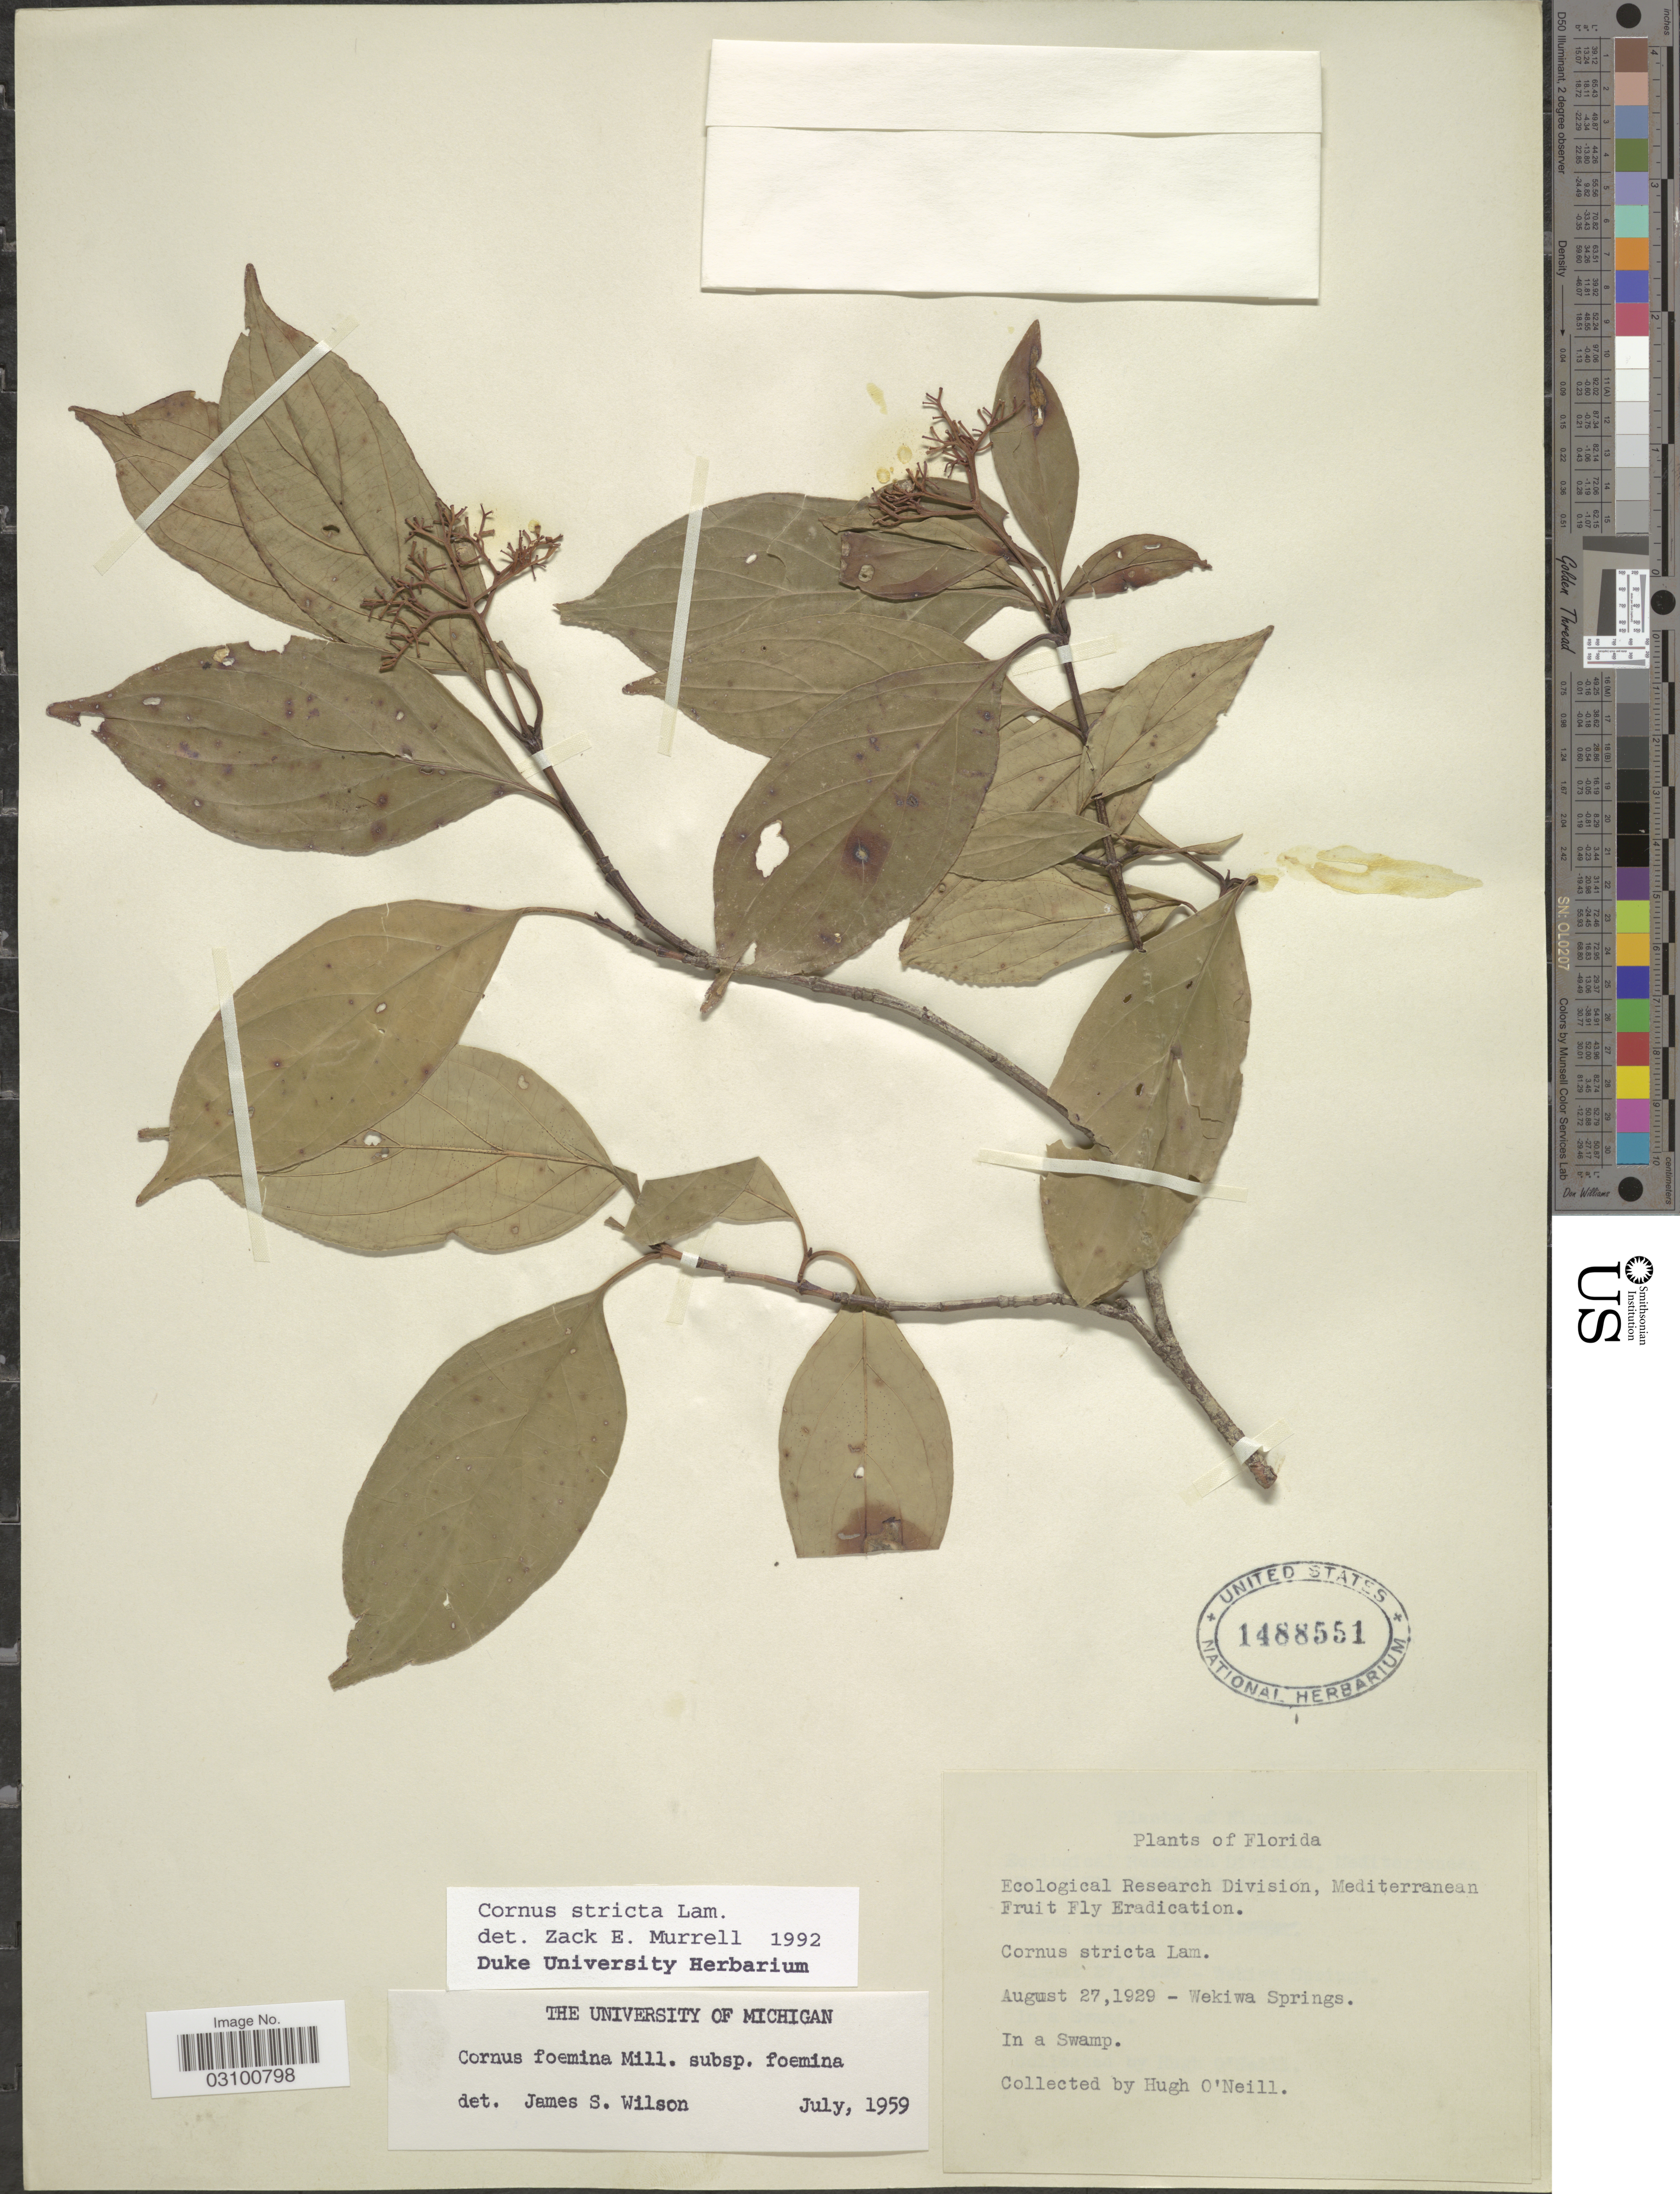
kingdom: Plantae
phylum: Tracheophyta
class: Magnoliopsida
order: Cornales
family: Cornaceae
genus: Cornus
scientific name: Cornus stricta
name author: Lam.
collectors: H. O'Neill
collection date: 1929-08-27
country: United States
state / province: Florida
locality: Wekiwa Springs.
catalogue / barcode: US 1488551